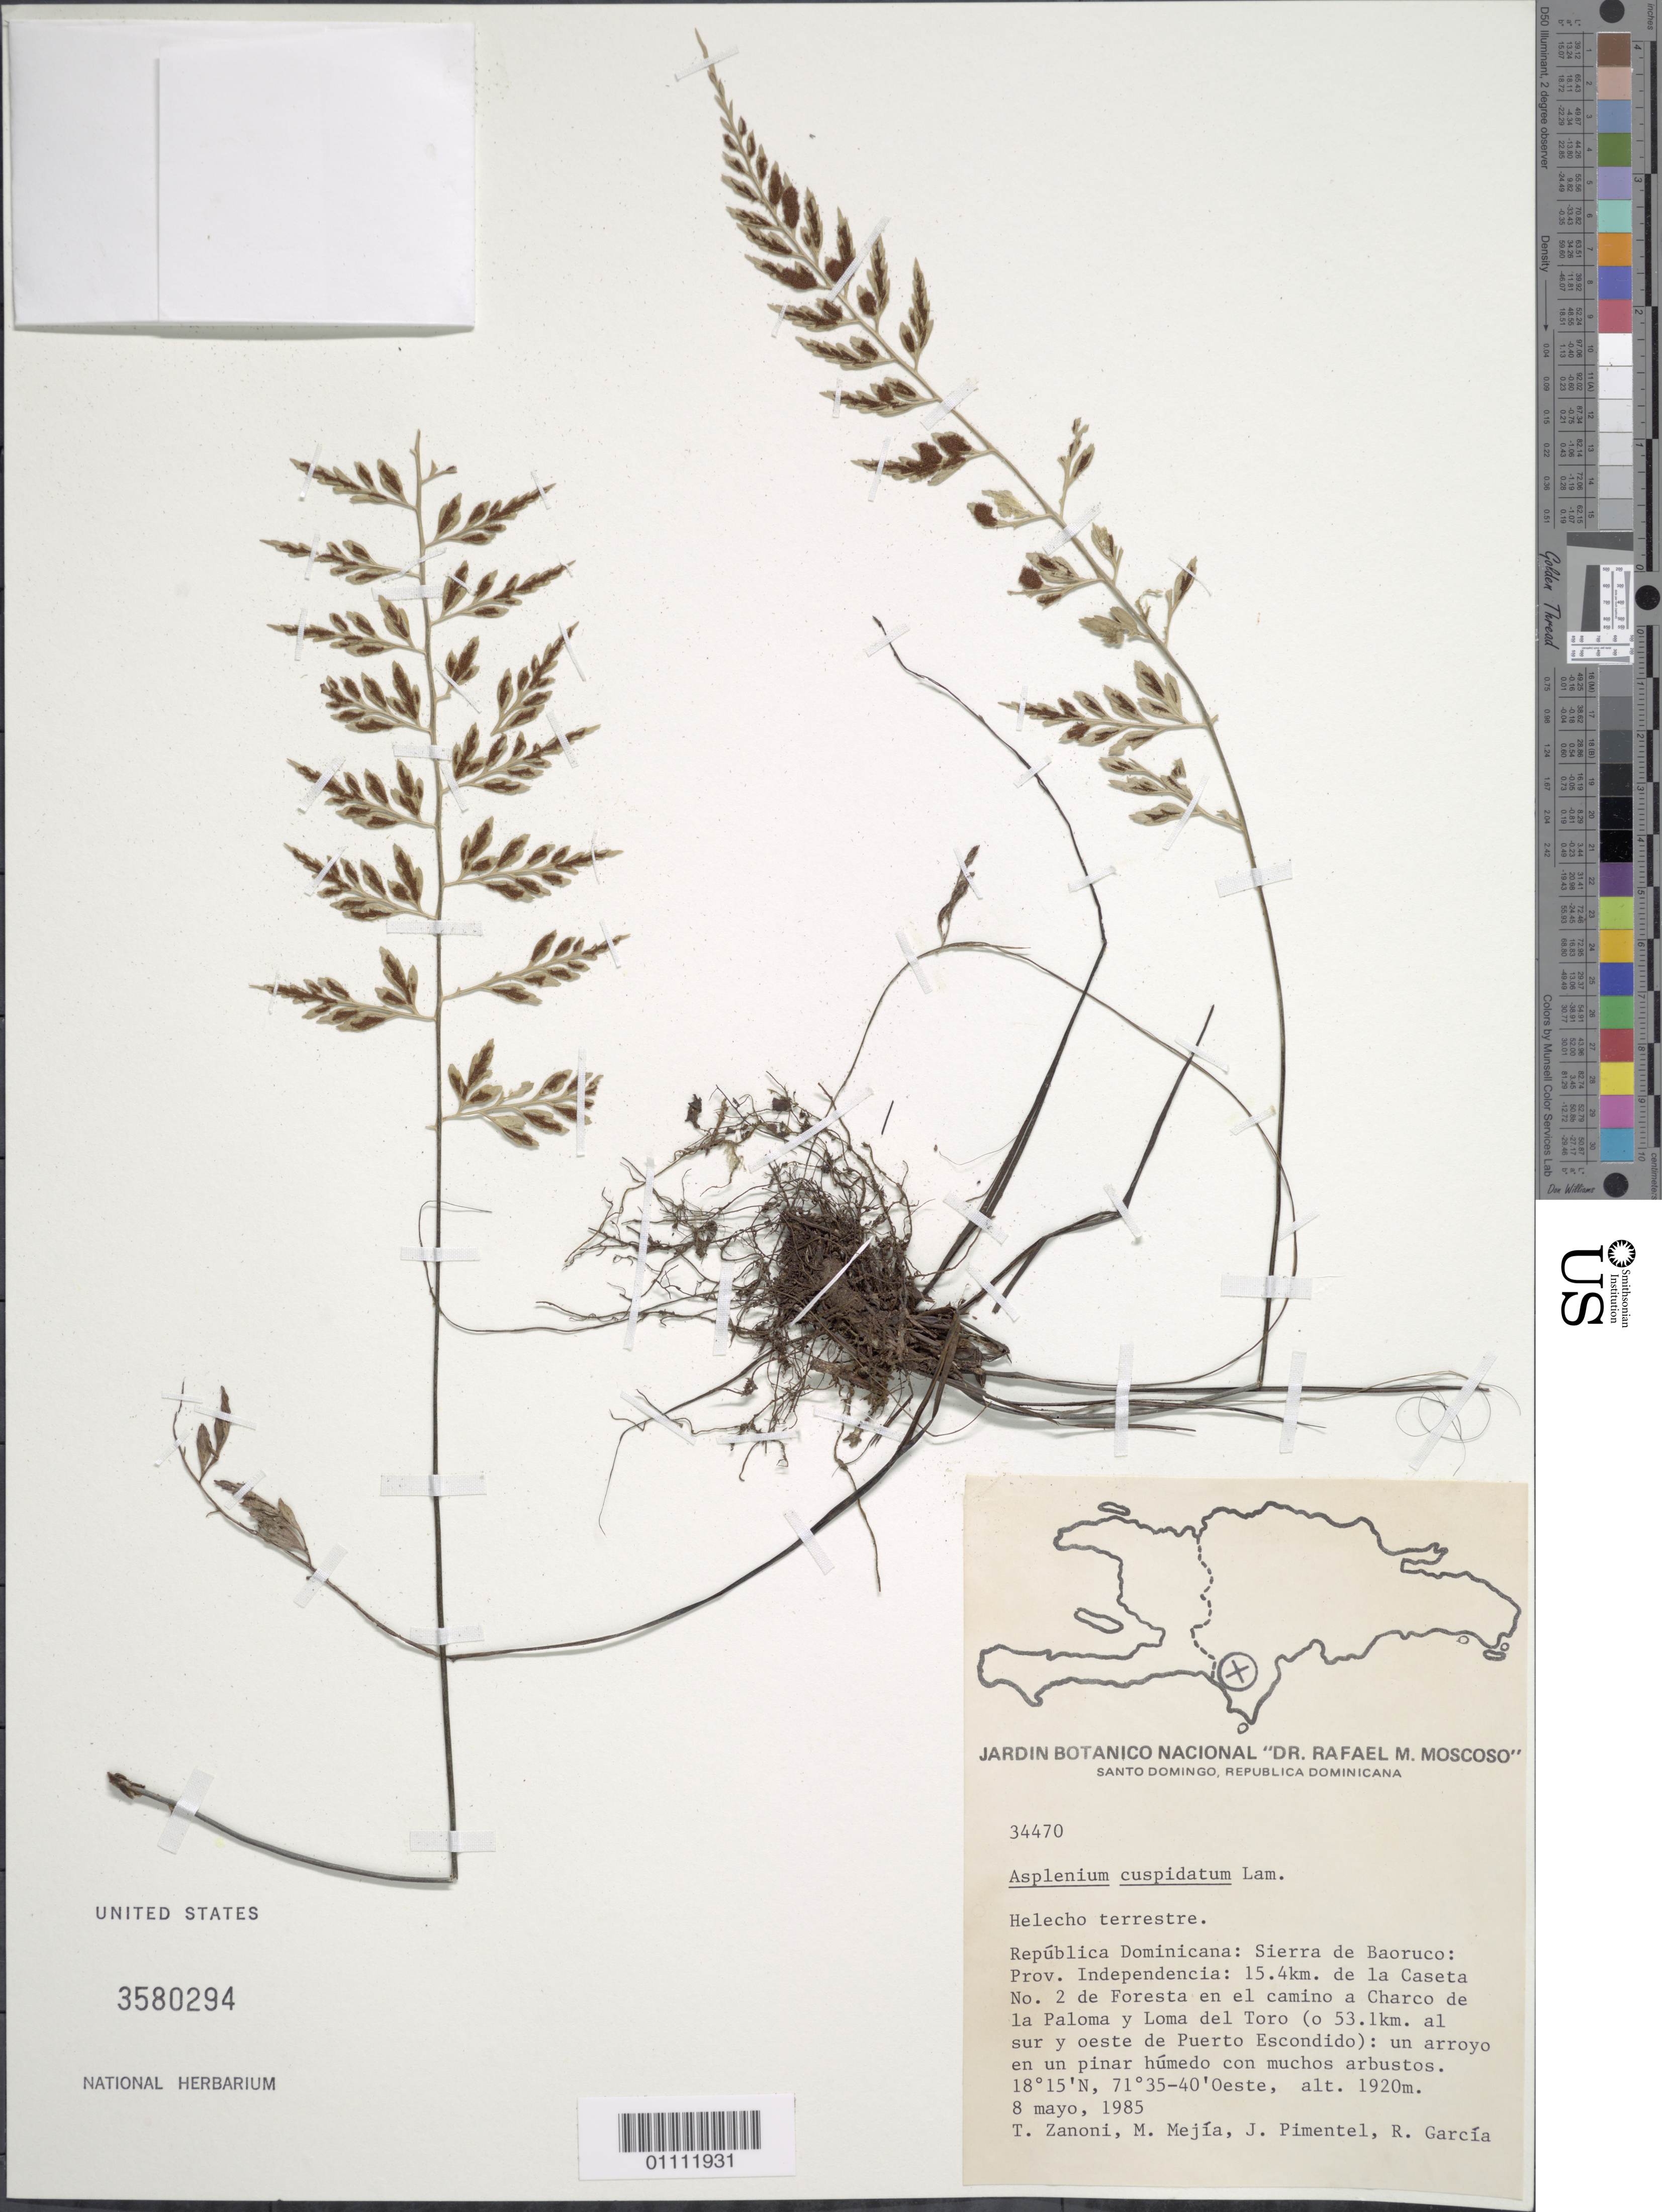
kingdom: Plantae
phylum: Tracheophyta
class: Polypodiopsida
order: Polypodiales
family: Aspleniaceae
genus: Asplenium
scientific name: Asplenium cuspidatum var. cuspidatum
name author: Lam.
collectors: T. A. Zanoni, M. Mejia, J. Pimentel & R. G. García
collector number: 34470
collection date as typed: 08 May 1985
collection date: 1985-05-08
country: Dominican Republic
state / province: Independencia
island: Hispaniola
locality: Sierra de Baoruco, 15.4 km de la Caseta no. 2 de Foresta en el camino a Charco de la Paloma y Loma del Toro (o 53.1 km al sur y oeste de Puerto Escondido)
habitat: En un pinar húmedo con muchos arbustos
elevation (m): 1920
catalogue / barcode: US 3580294